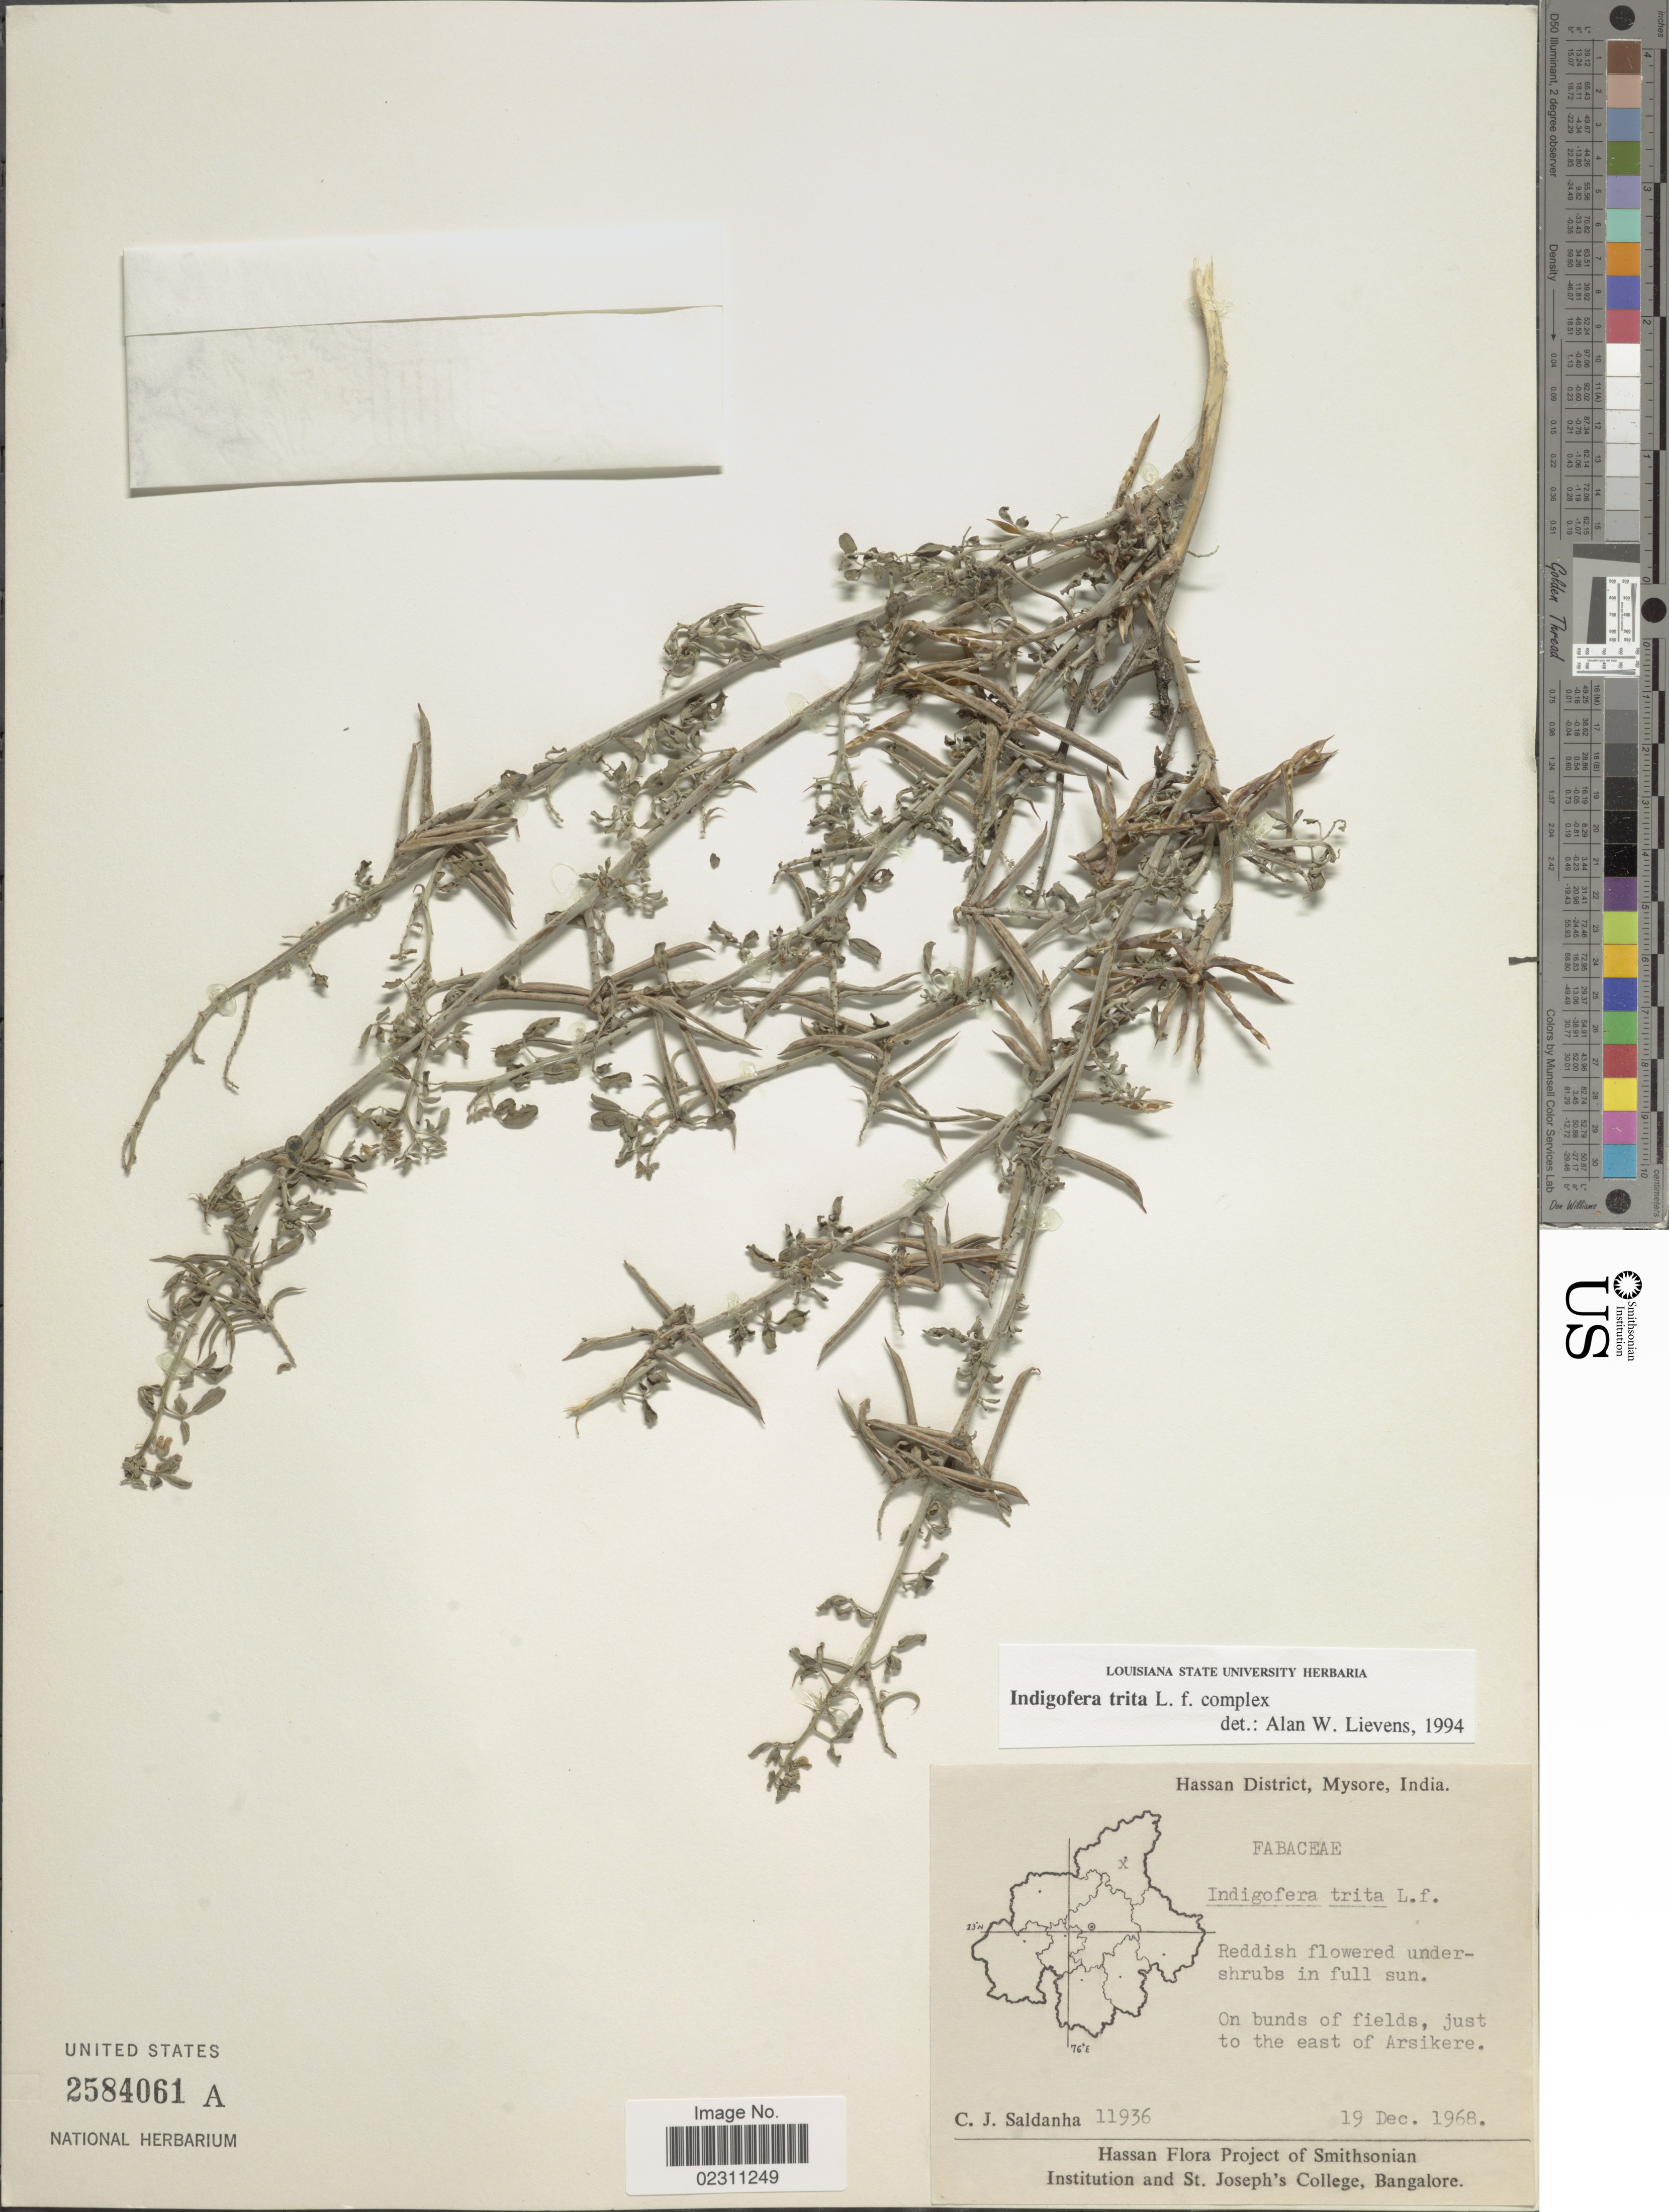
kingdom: Plantae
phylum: Tracheophyta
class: Magnoliopsida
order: Fabales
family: Fabaceae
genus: Indigofera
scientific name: Indigofera trita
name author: L. f.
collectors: C. J. Saldanha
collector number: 11936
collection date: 1968-12-19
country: India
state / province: Karnataka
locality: Hassan District, Mysore. On bunds of fields, just to the east of Arsikere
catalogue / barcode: US 2584061A